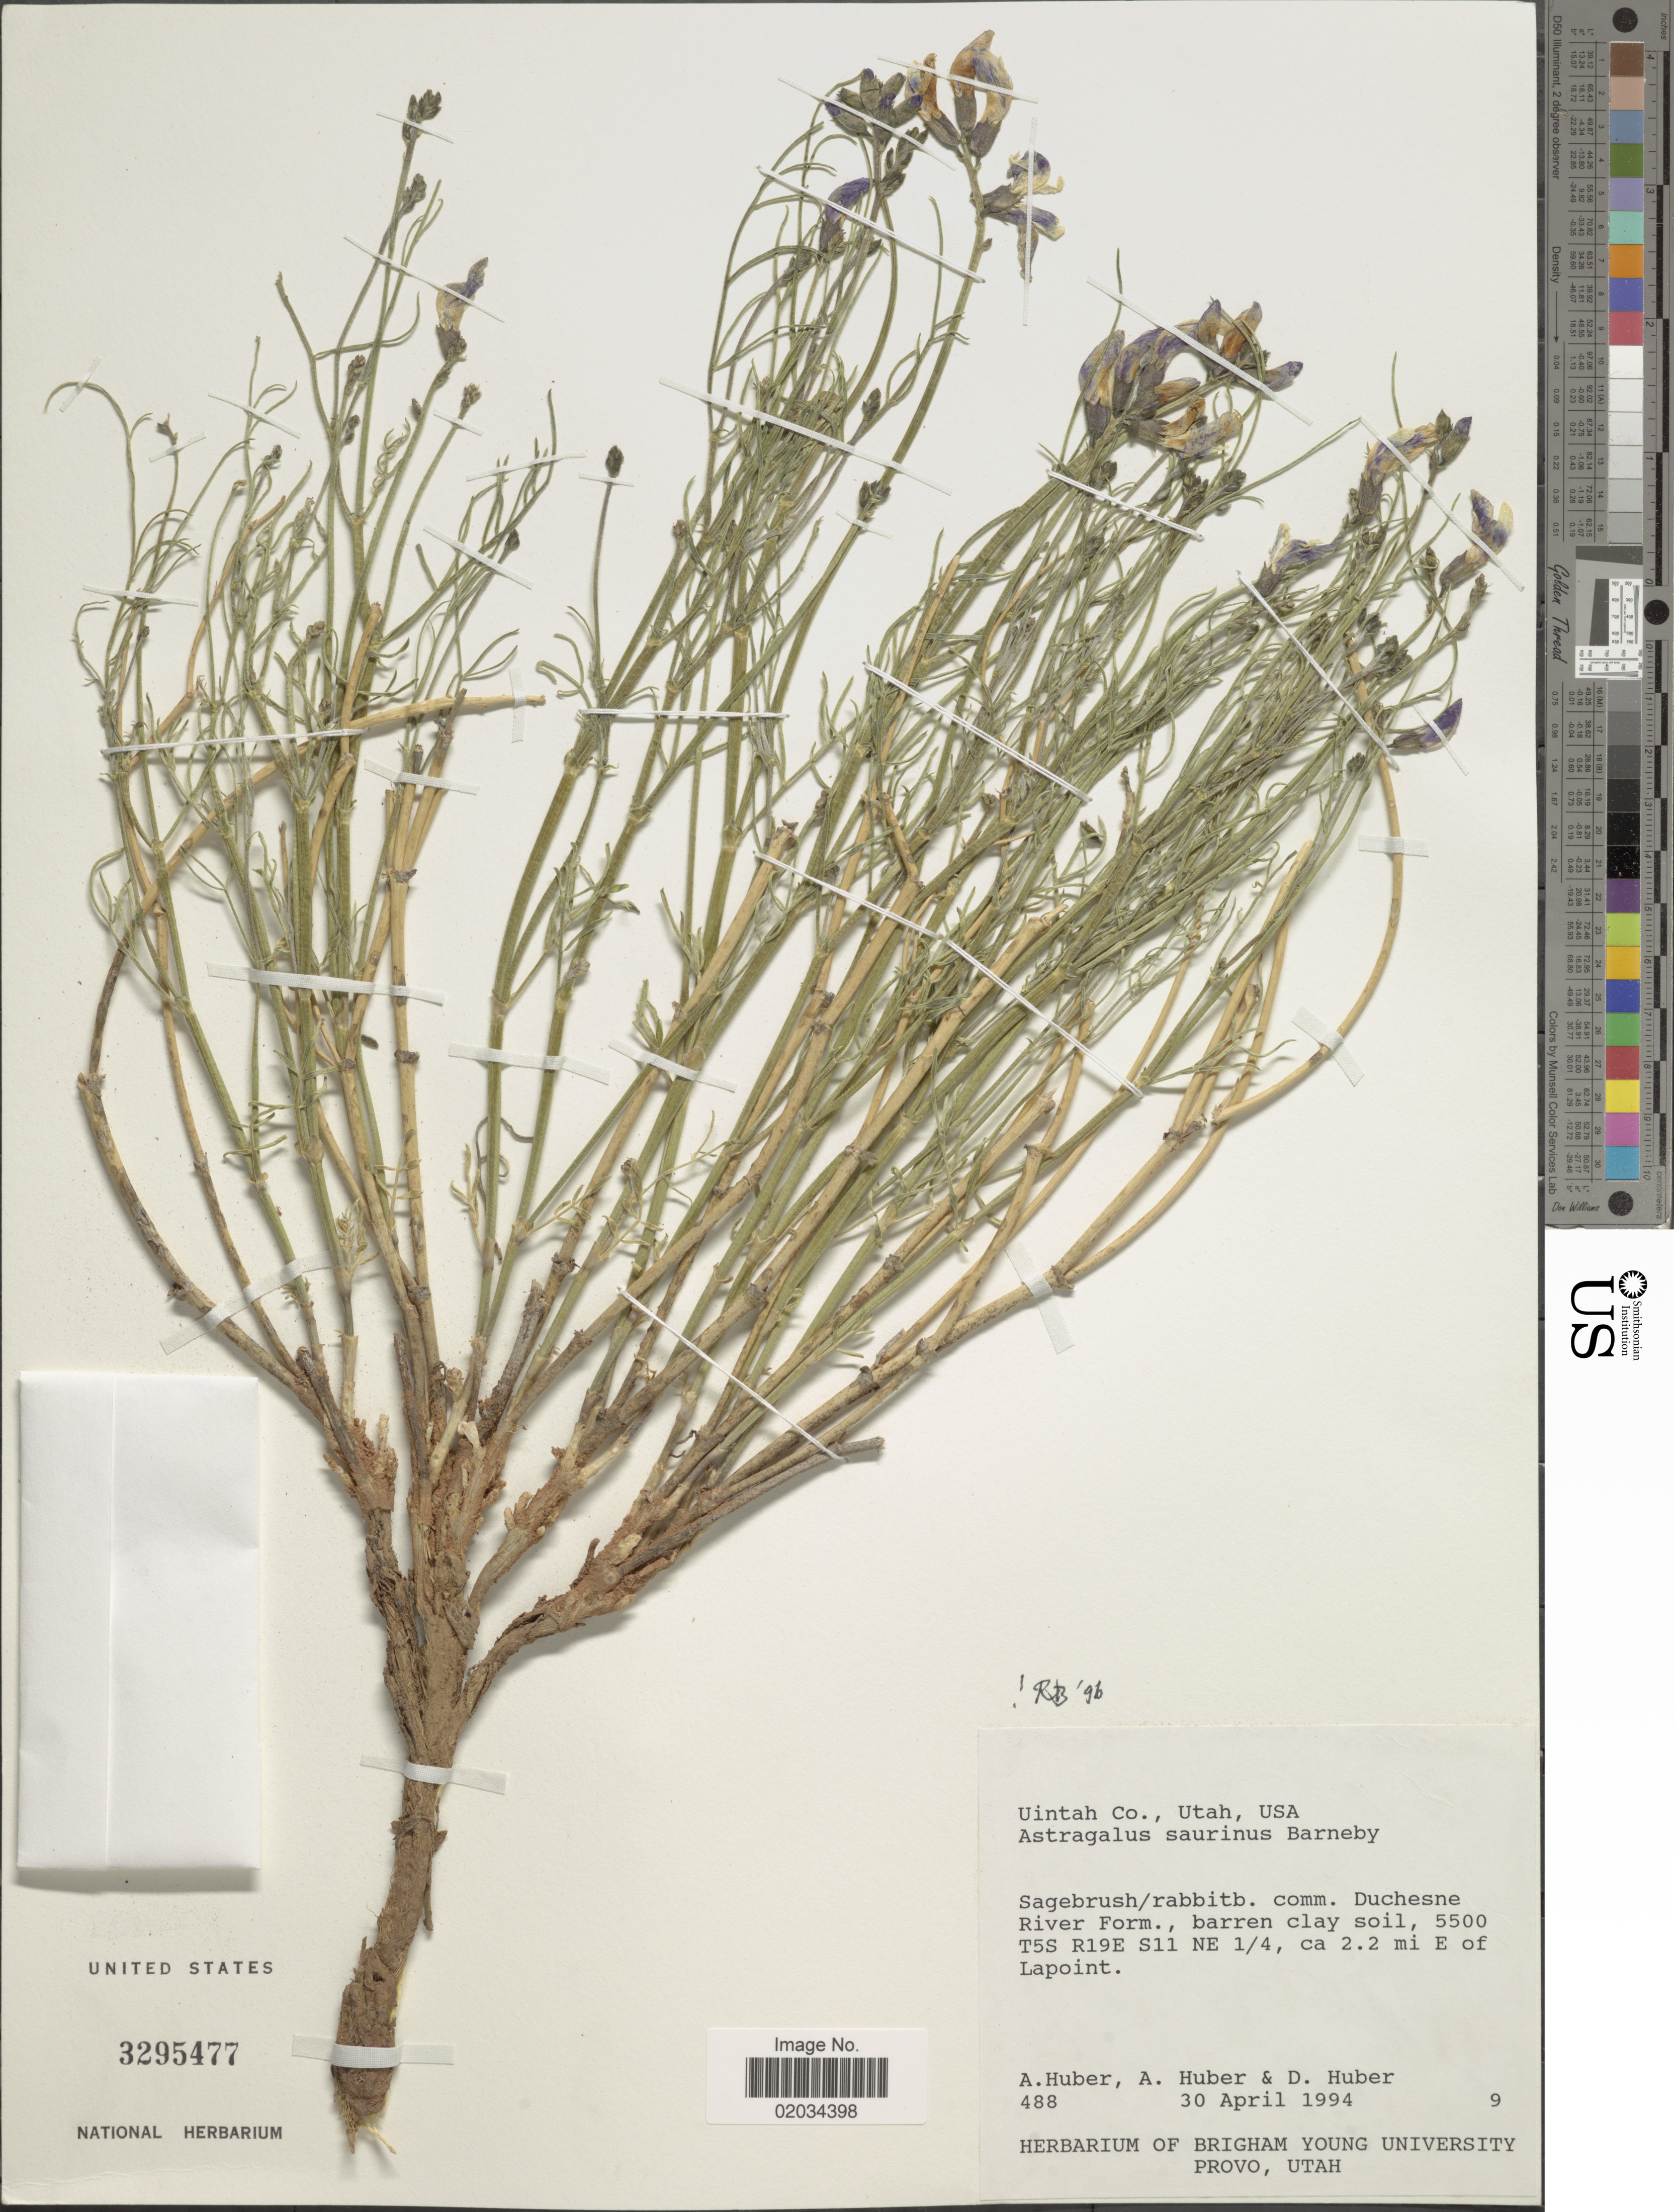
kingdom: Plantae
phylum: Tracheophyta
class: Magnoliopsida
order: Fabales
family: Fabaceae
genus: Astragalus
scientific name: Astragalus saurinus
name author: Barneby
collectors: A. Huber, A. Huber & D. Huber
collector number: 488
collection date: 1994-04-30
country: United States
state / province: Utah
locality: Uintah Co., USA, Duchesne River form., T5S, R19E, S11, NE1/4, ca 2.2 mi E of Lapoint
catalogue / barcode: US 3295477